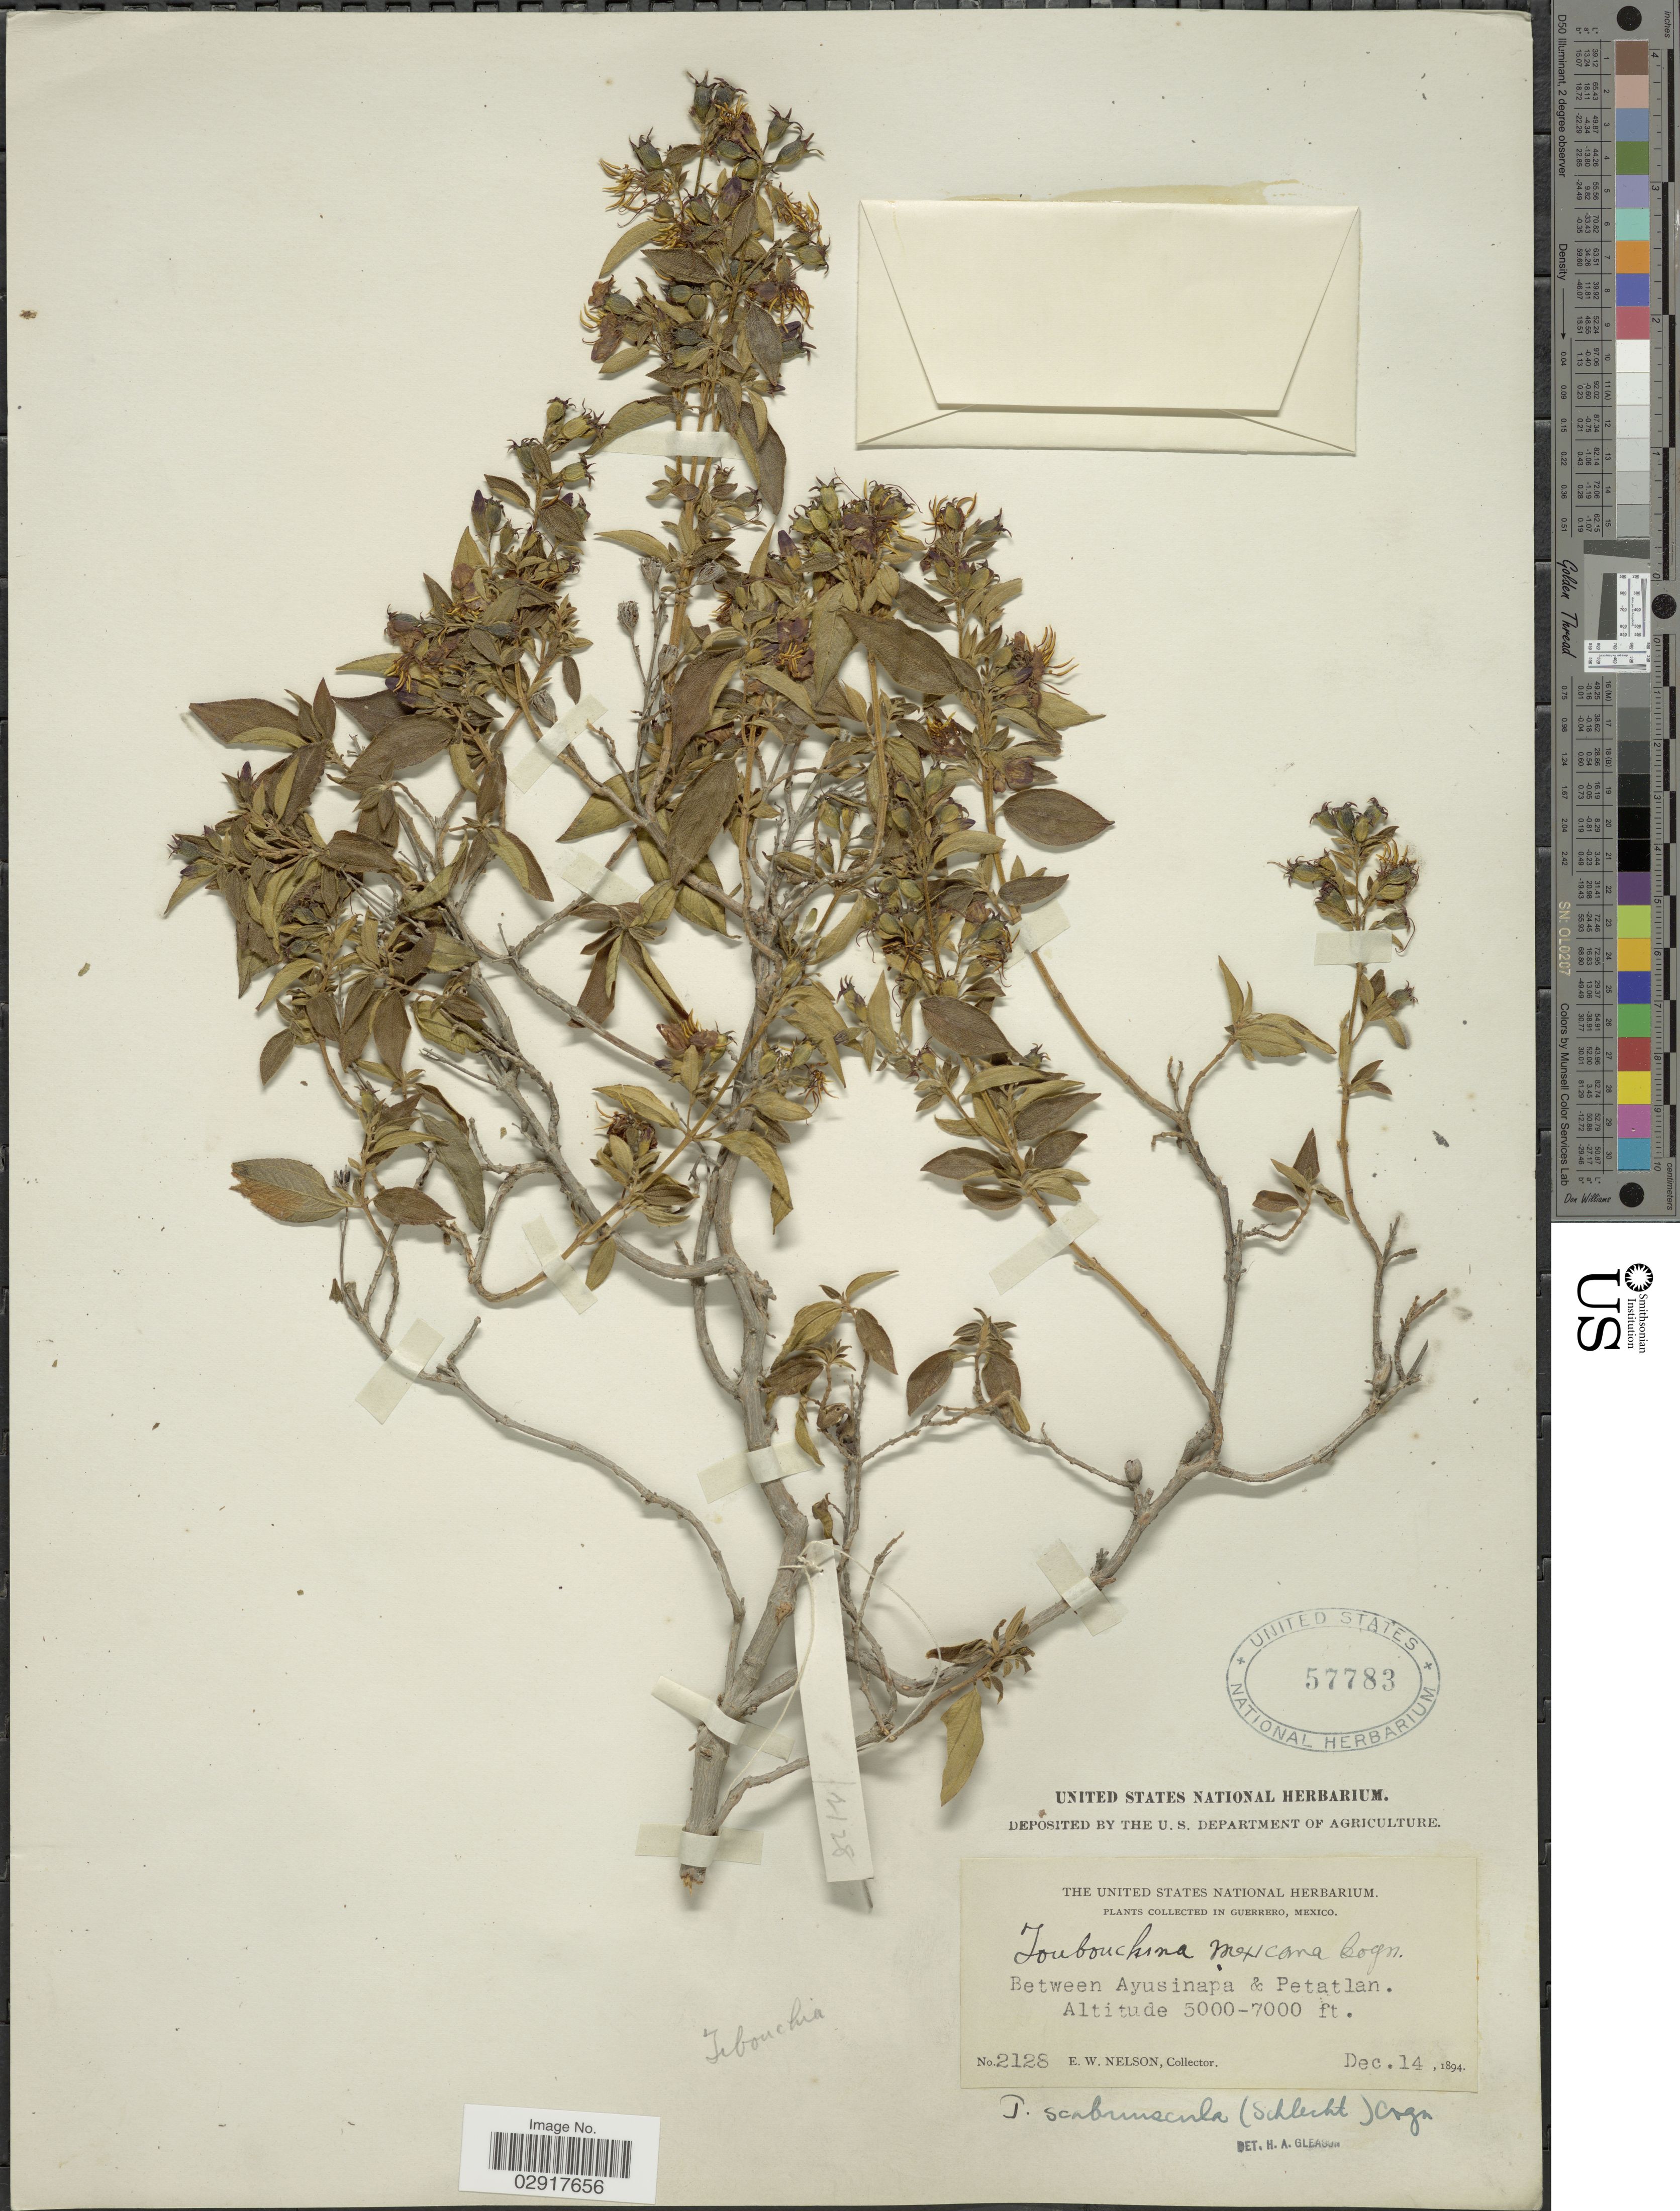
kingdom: Plantae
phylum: Tracheophyta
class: Magnoliopsida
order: Myrtales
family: Melastomataceae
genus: Chaetogastra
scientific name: Chaetogastra scabriuscula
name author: (Schltdl.) P.J.F. Guim. & Michelang.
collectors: E. W. Nelson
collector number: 2128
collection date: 1894-12-14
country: Mexico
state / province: Guerrero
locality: Between Ayusinapa & Petatlan.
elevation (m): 1524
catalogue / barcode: US 57783